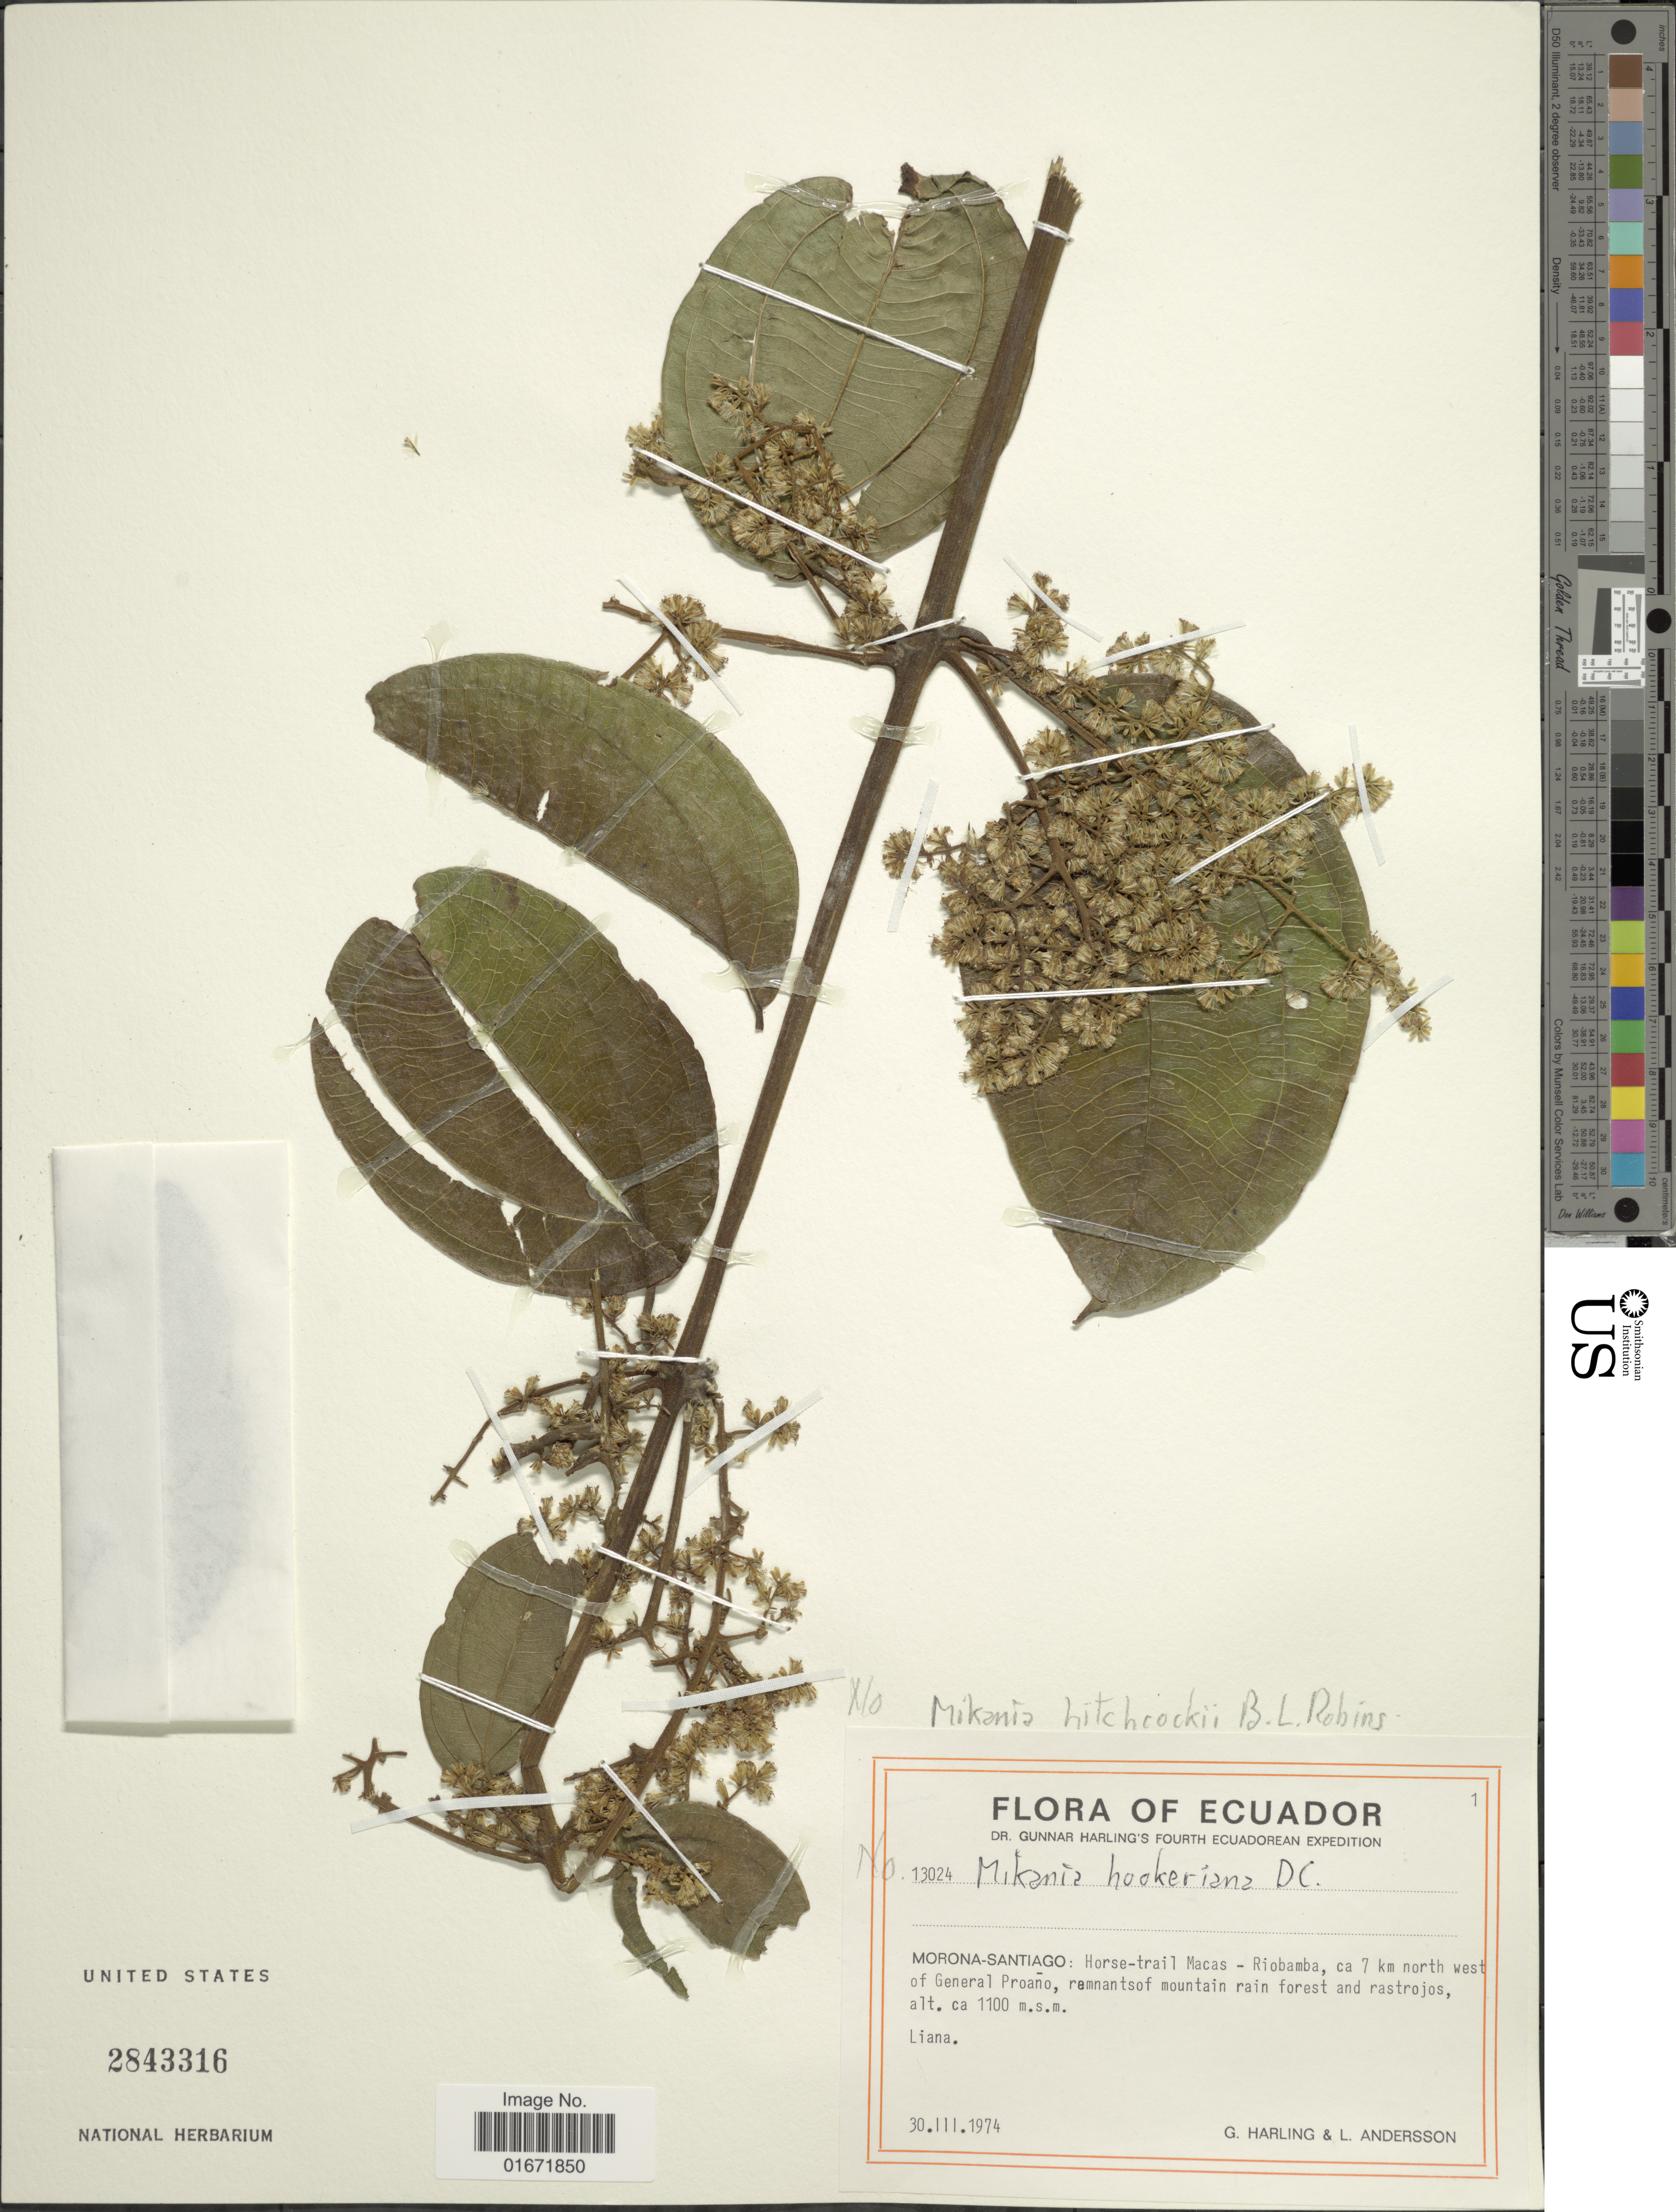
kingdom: Plantae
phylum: Tracheophyta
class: Magnoliopsida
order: Asterales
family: Asteraceae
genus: Mikania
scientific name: Mikania leiostachya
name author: Benth.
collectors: G. Harling & L. Andersson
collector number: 13024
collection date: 1974-03-30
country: Ecuador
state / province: Morona-Santiago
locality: Morona-Santiago: Horse-trail Macas - Riobamba, ca 7 km north west of General Proaño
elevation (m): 1100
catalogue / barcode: US 2843316